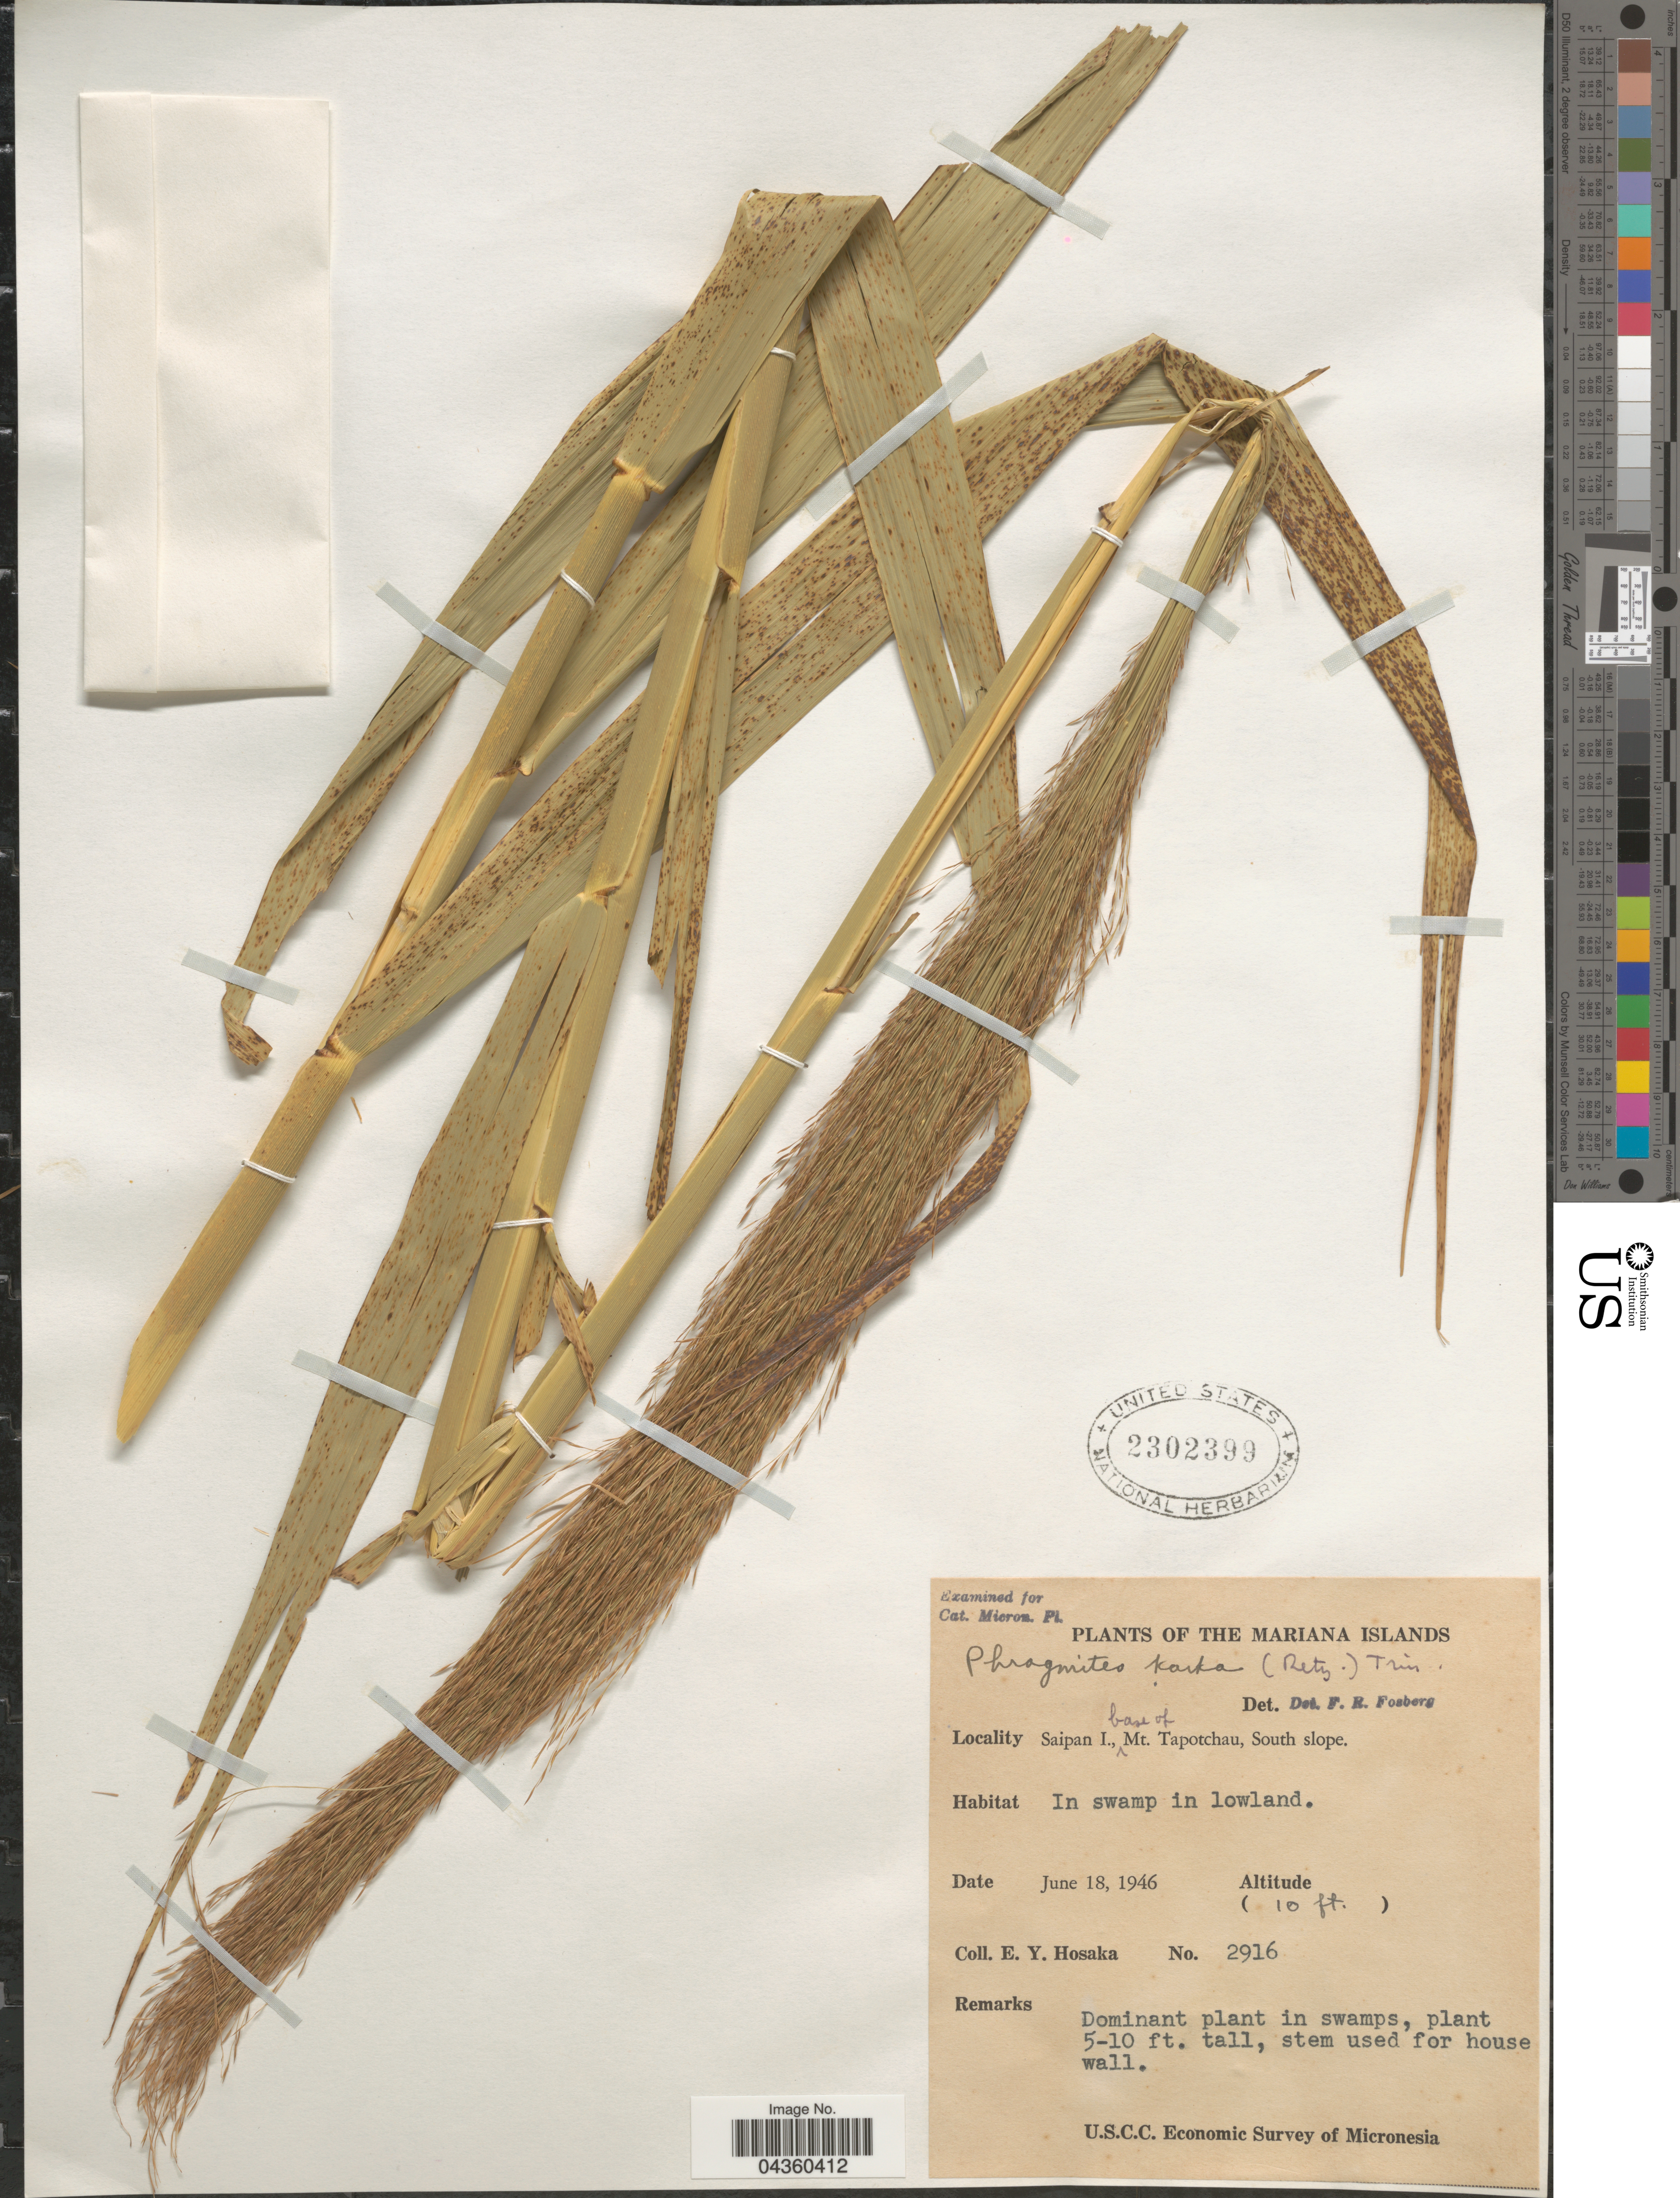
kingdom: Plantae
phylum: Tracheophyta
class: Liliopsida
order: Poales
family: Poaceae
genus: Phragmites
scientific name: Phragmites karka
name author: (Retz.) Trin. ex Steud.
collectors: E. Y. Hosaka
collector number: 2916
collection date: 1946-06-18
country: Northern Mariana Islands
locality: The Mariana Islands. Saipan I., base of Mt. Tapotchau, South slope. U.S.C.C. Economic Survey of Micronesia.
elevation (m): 3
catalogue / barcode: US 2302399